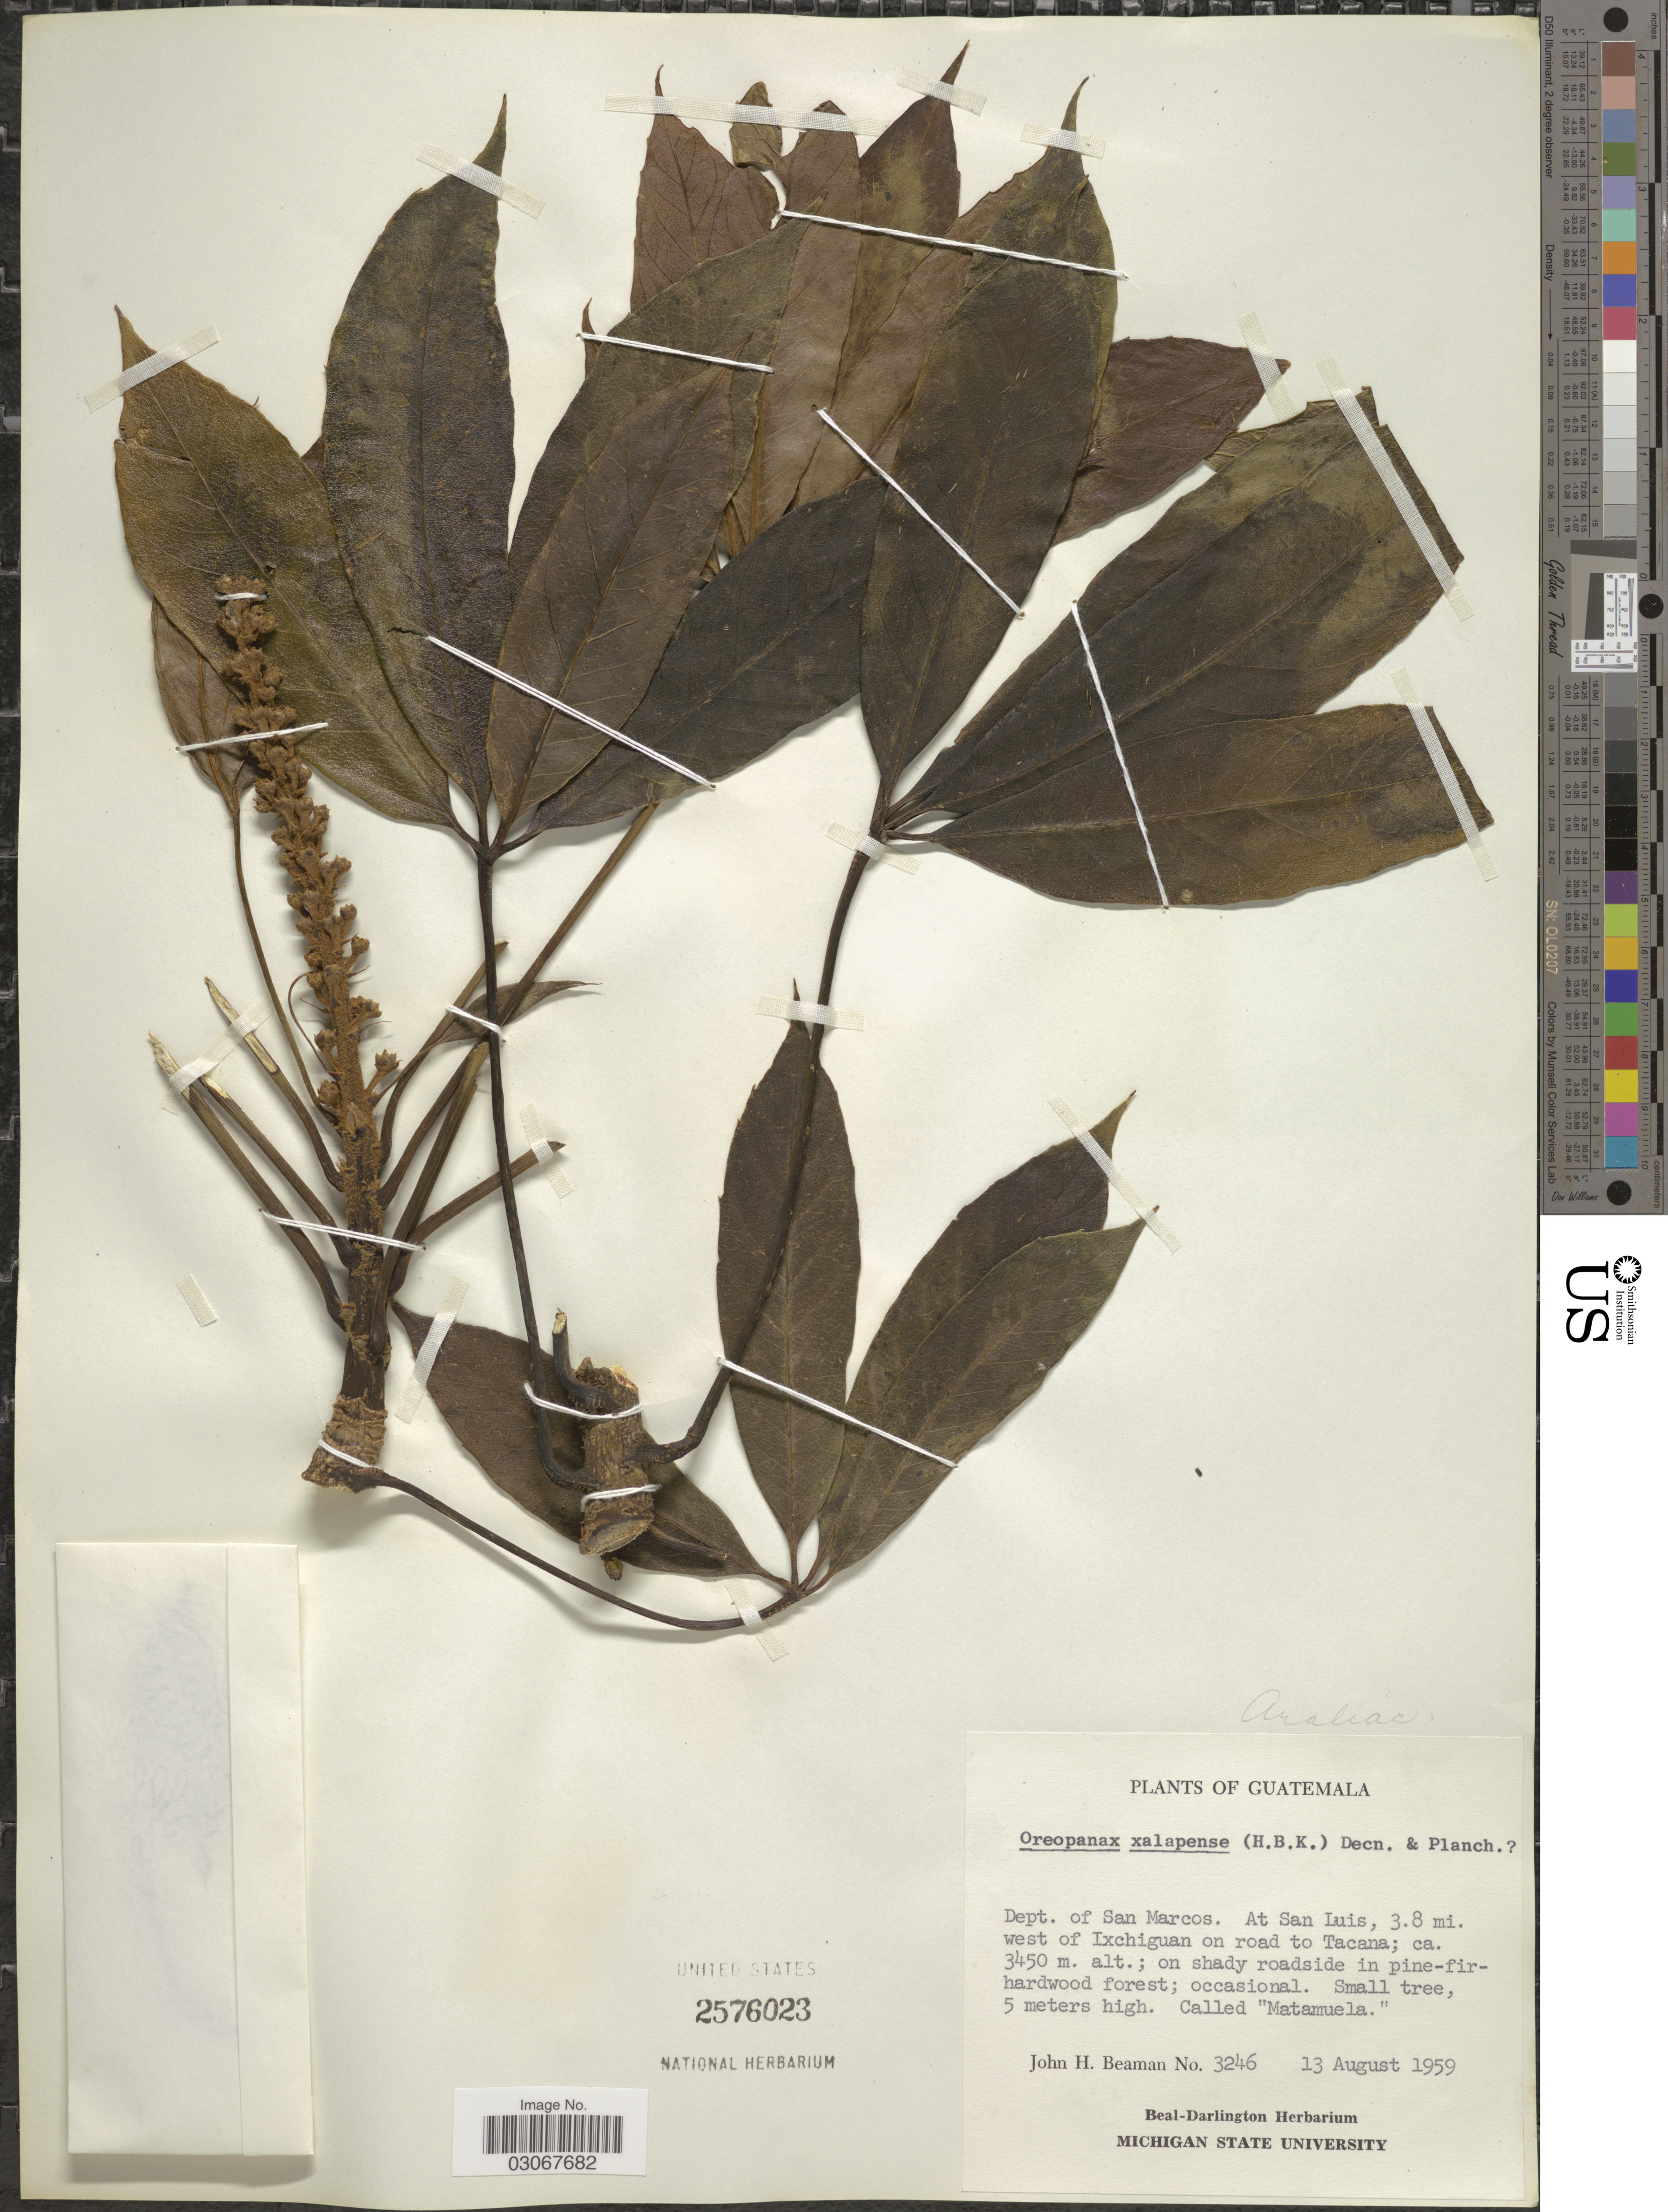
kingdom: Plantae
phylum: Tracheophyta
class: Magnoliopsida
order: Apiales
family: Araliaceae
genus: Oreopanax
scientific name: Oreopanax xalapensis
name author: (Kunth) Decne. & Planch.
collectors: J. H. Beaman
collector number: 3246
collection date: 1959-08-13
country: Guatemala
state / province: San Marcos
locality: Dept. of San Marcos. At San Luis, 3.8 mi. west of Ixchiguan on road to Tacana.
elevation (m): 3450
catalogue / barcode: US 2576023